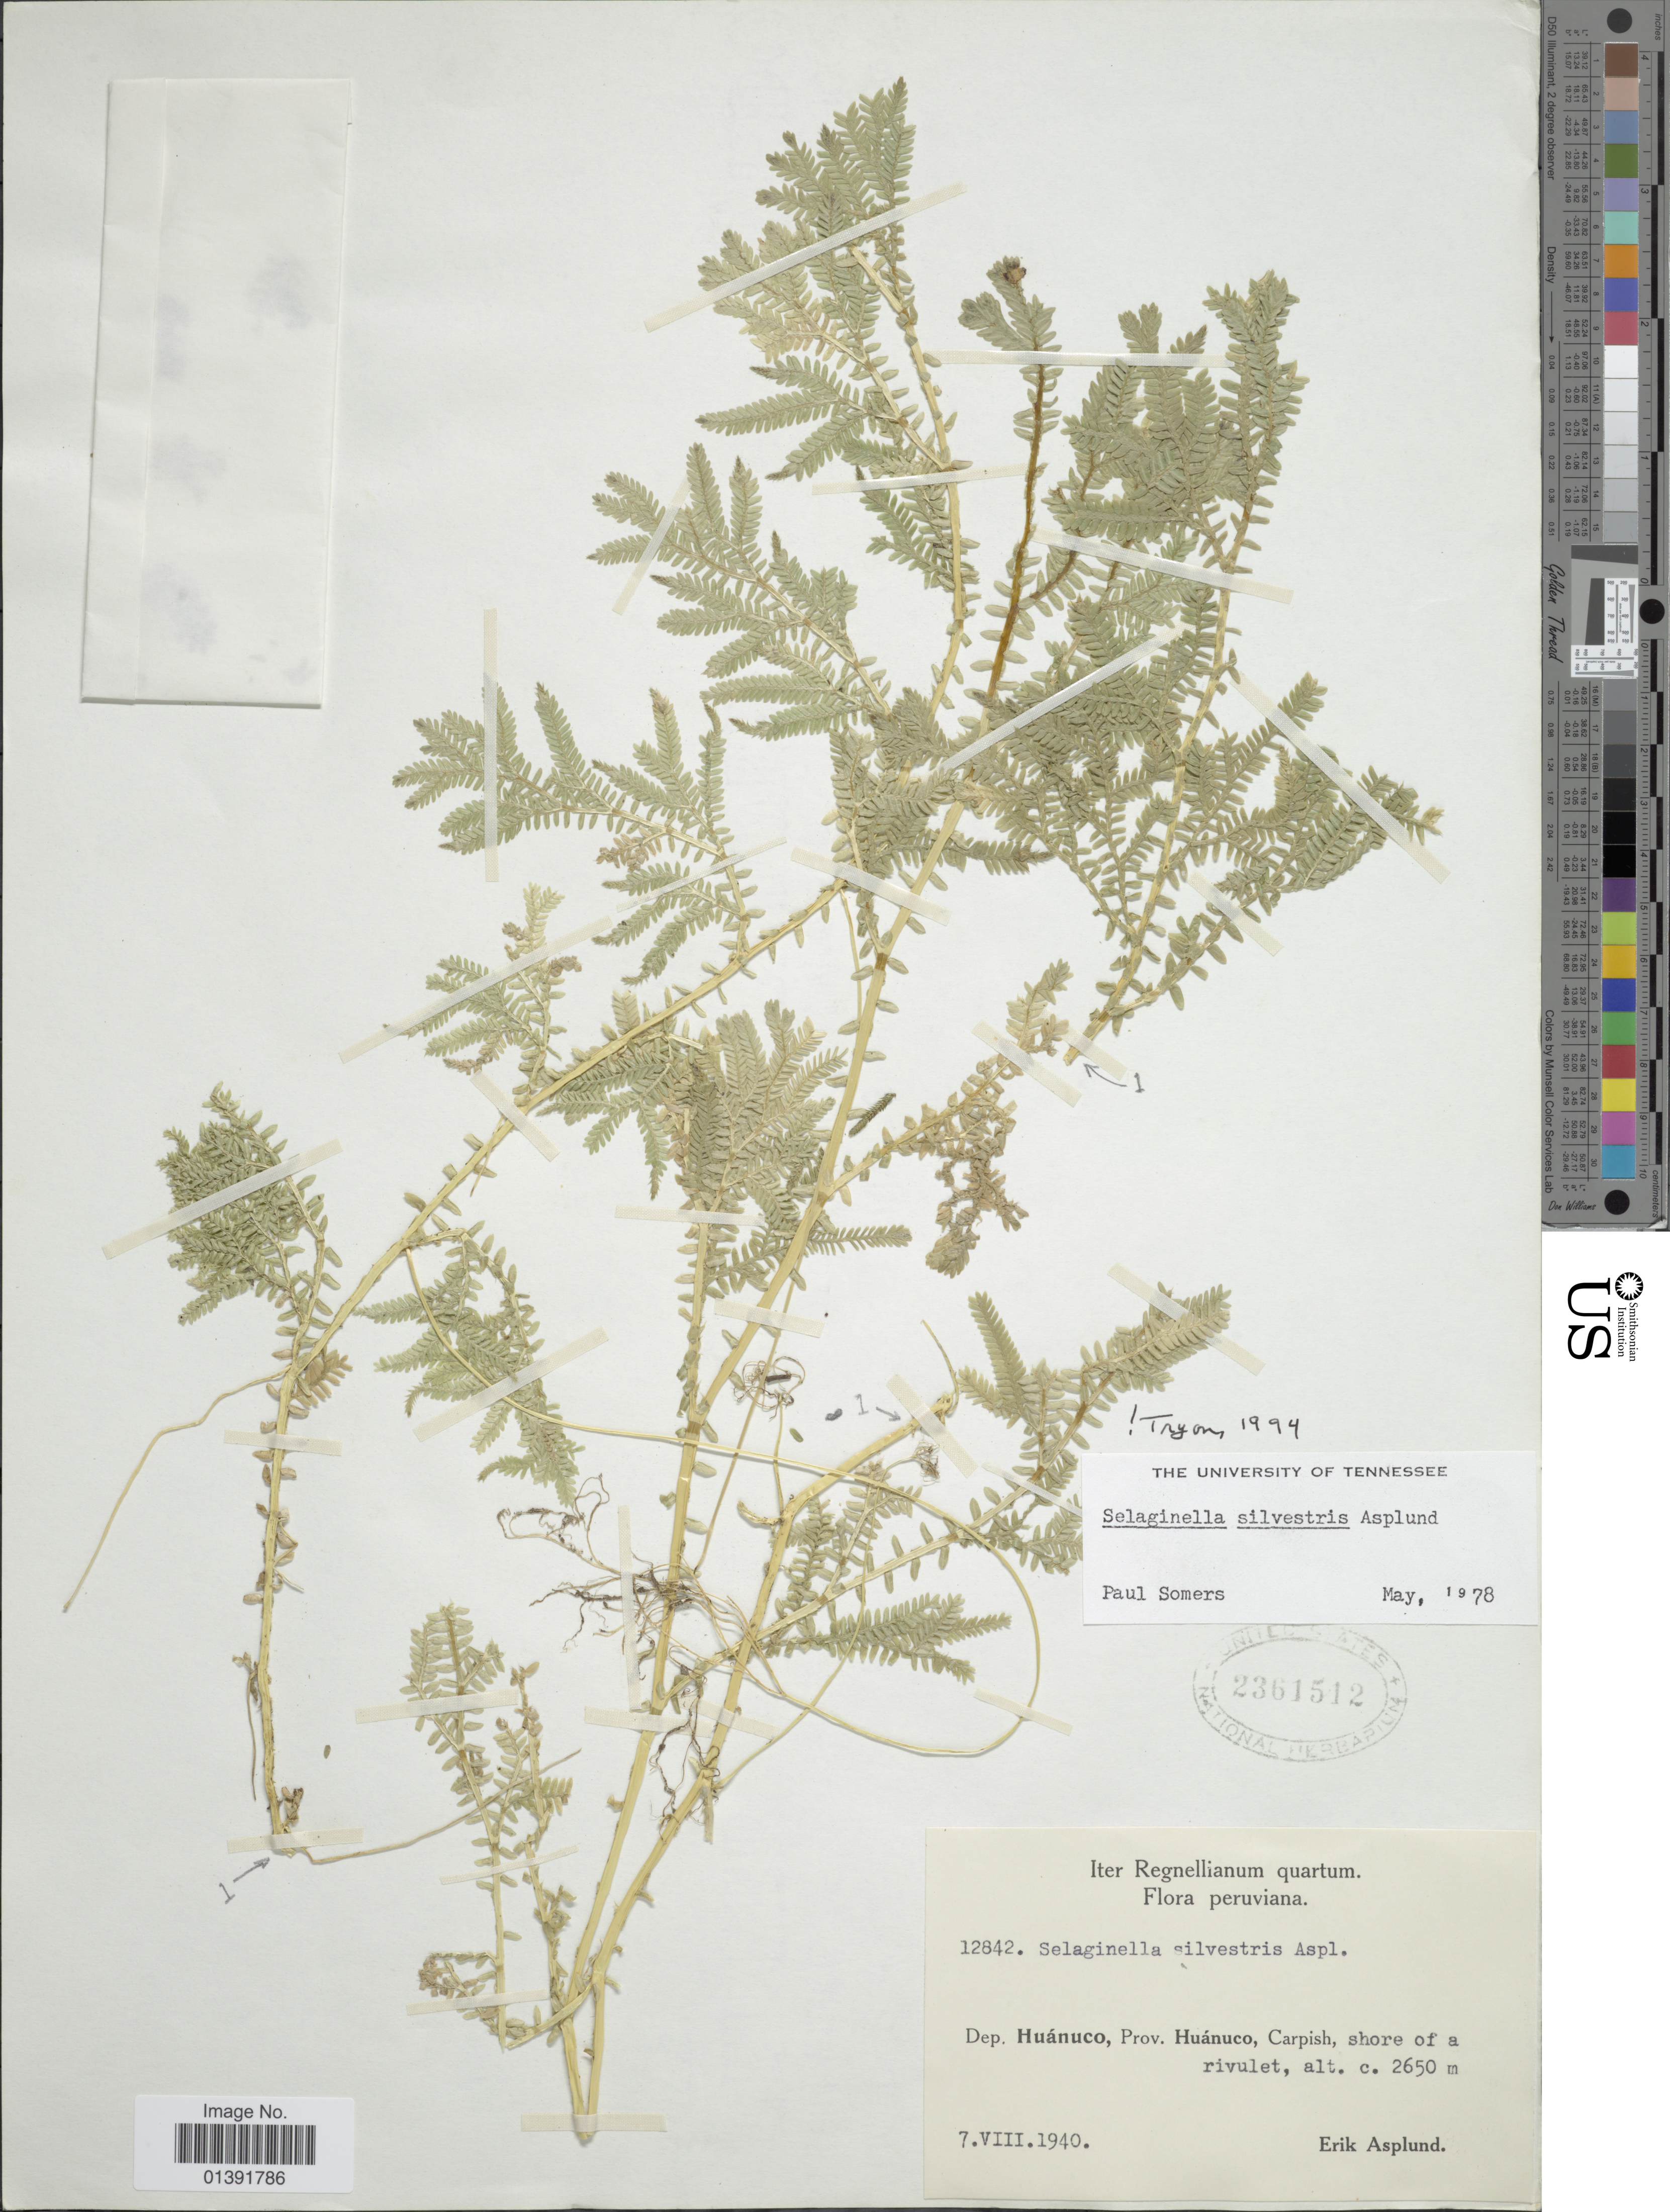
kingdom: Plantae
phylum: Tracheophyta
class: Lycopodiopsida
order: Selaginellales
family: Selaginellaceae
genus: Selaginella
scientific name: Selaginella silvestris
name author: Aspl.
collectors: E. Asplund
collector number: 12842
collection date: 1940-08-07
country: Peru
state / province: Huánuco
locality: Dep. Huanuco, Carpish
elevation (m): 2650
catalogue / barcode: US 2361512